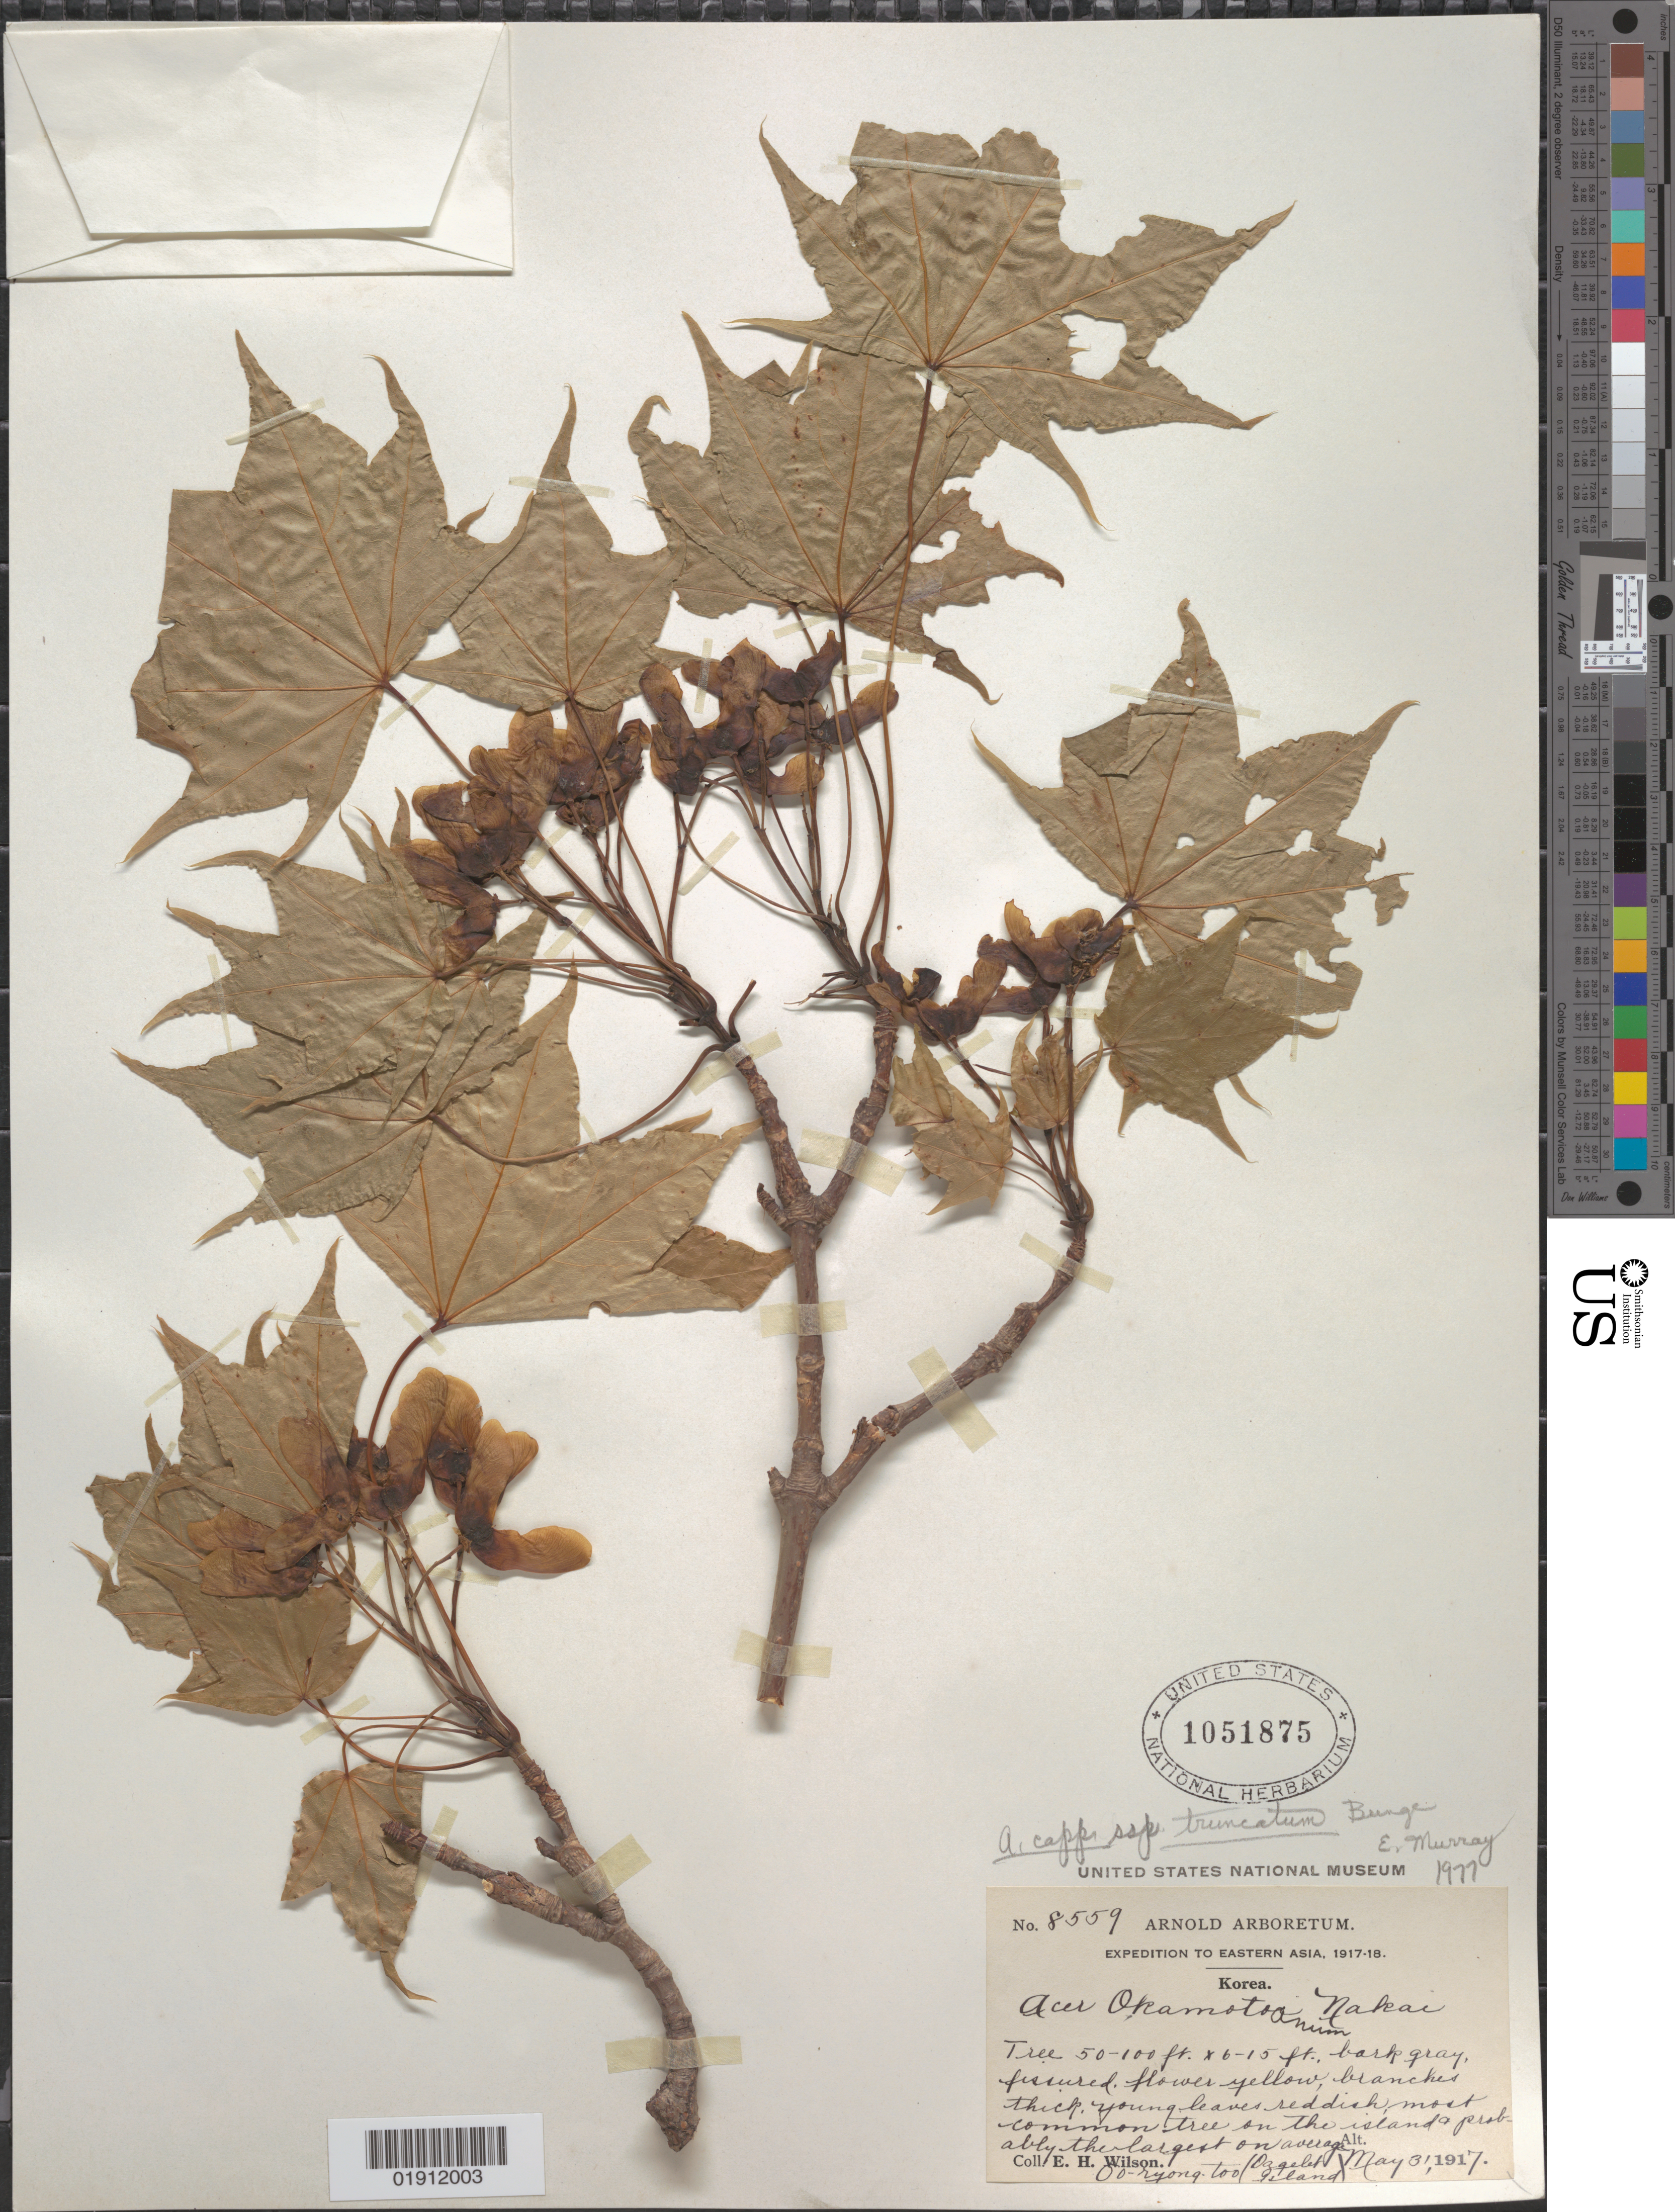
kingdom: Plantae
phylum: Tracheophyta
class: Magnoliopsida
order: Sapindales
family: Sapindaceae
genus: Acer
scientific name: Acer cappadocicum subsp. truncatum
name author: (Bunge) A.E. Murray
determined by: Murray, Edward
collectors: E. H. Wilson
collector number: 8559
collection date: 1917-05-31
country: South Korea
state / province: North Gyeongsang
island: Dagelet I. [Ulleung-do]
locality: Daglet Island [Ulleung-do]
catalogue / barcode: US 1051875